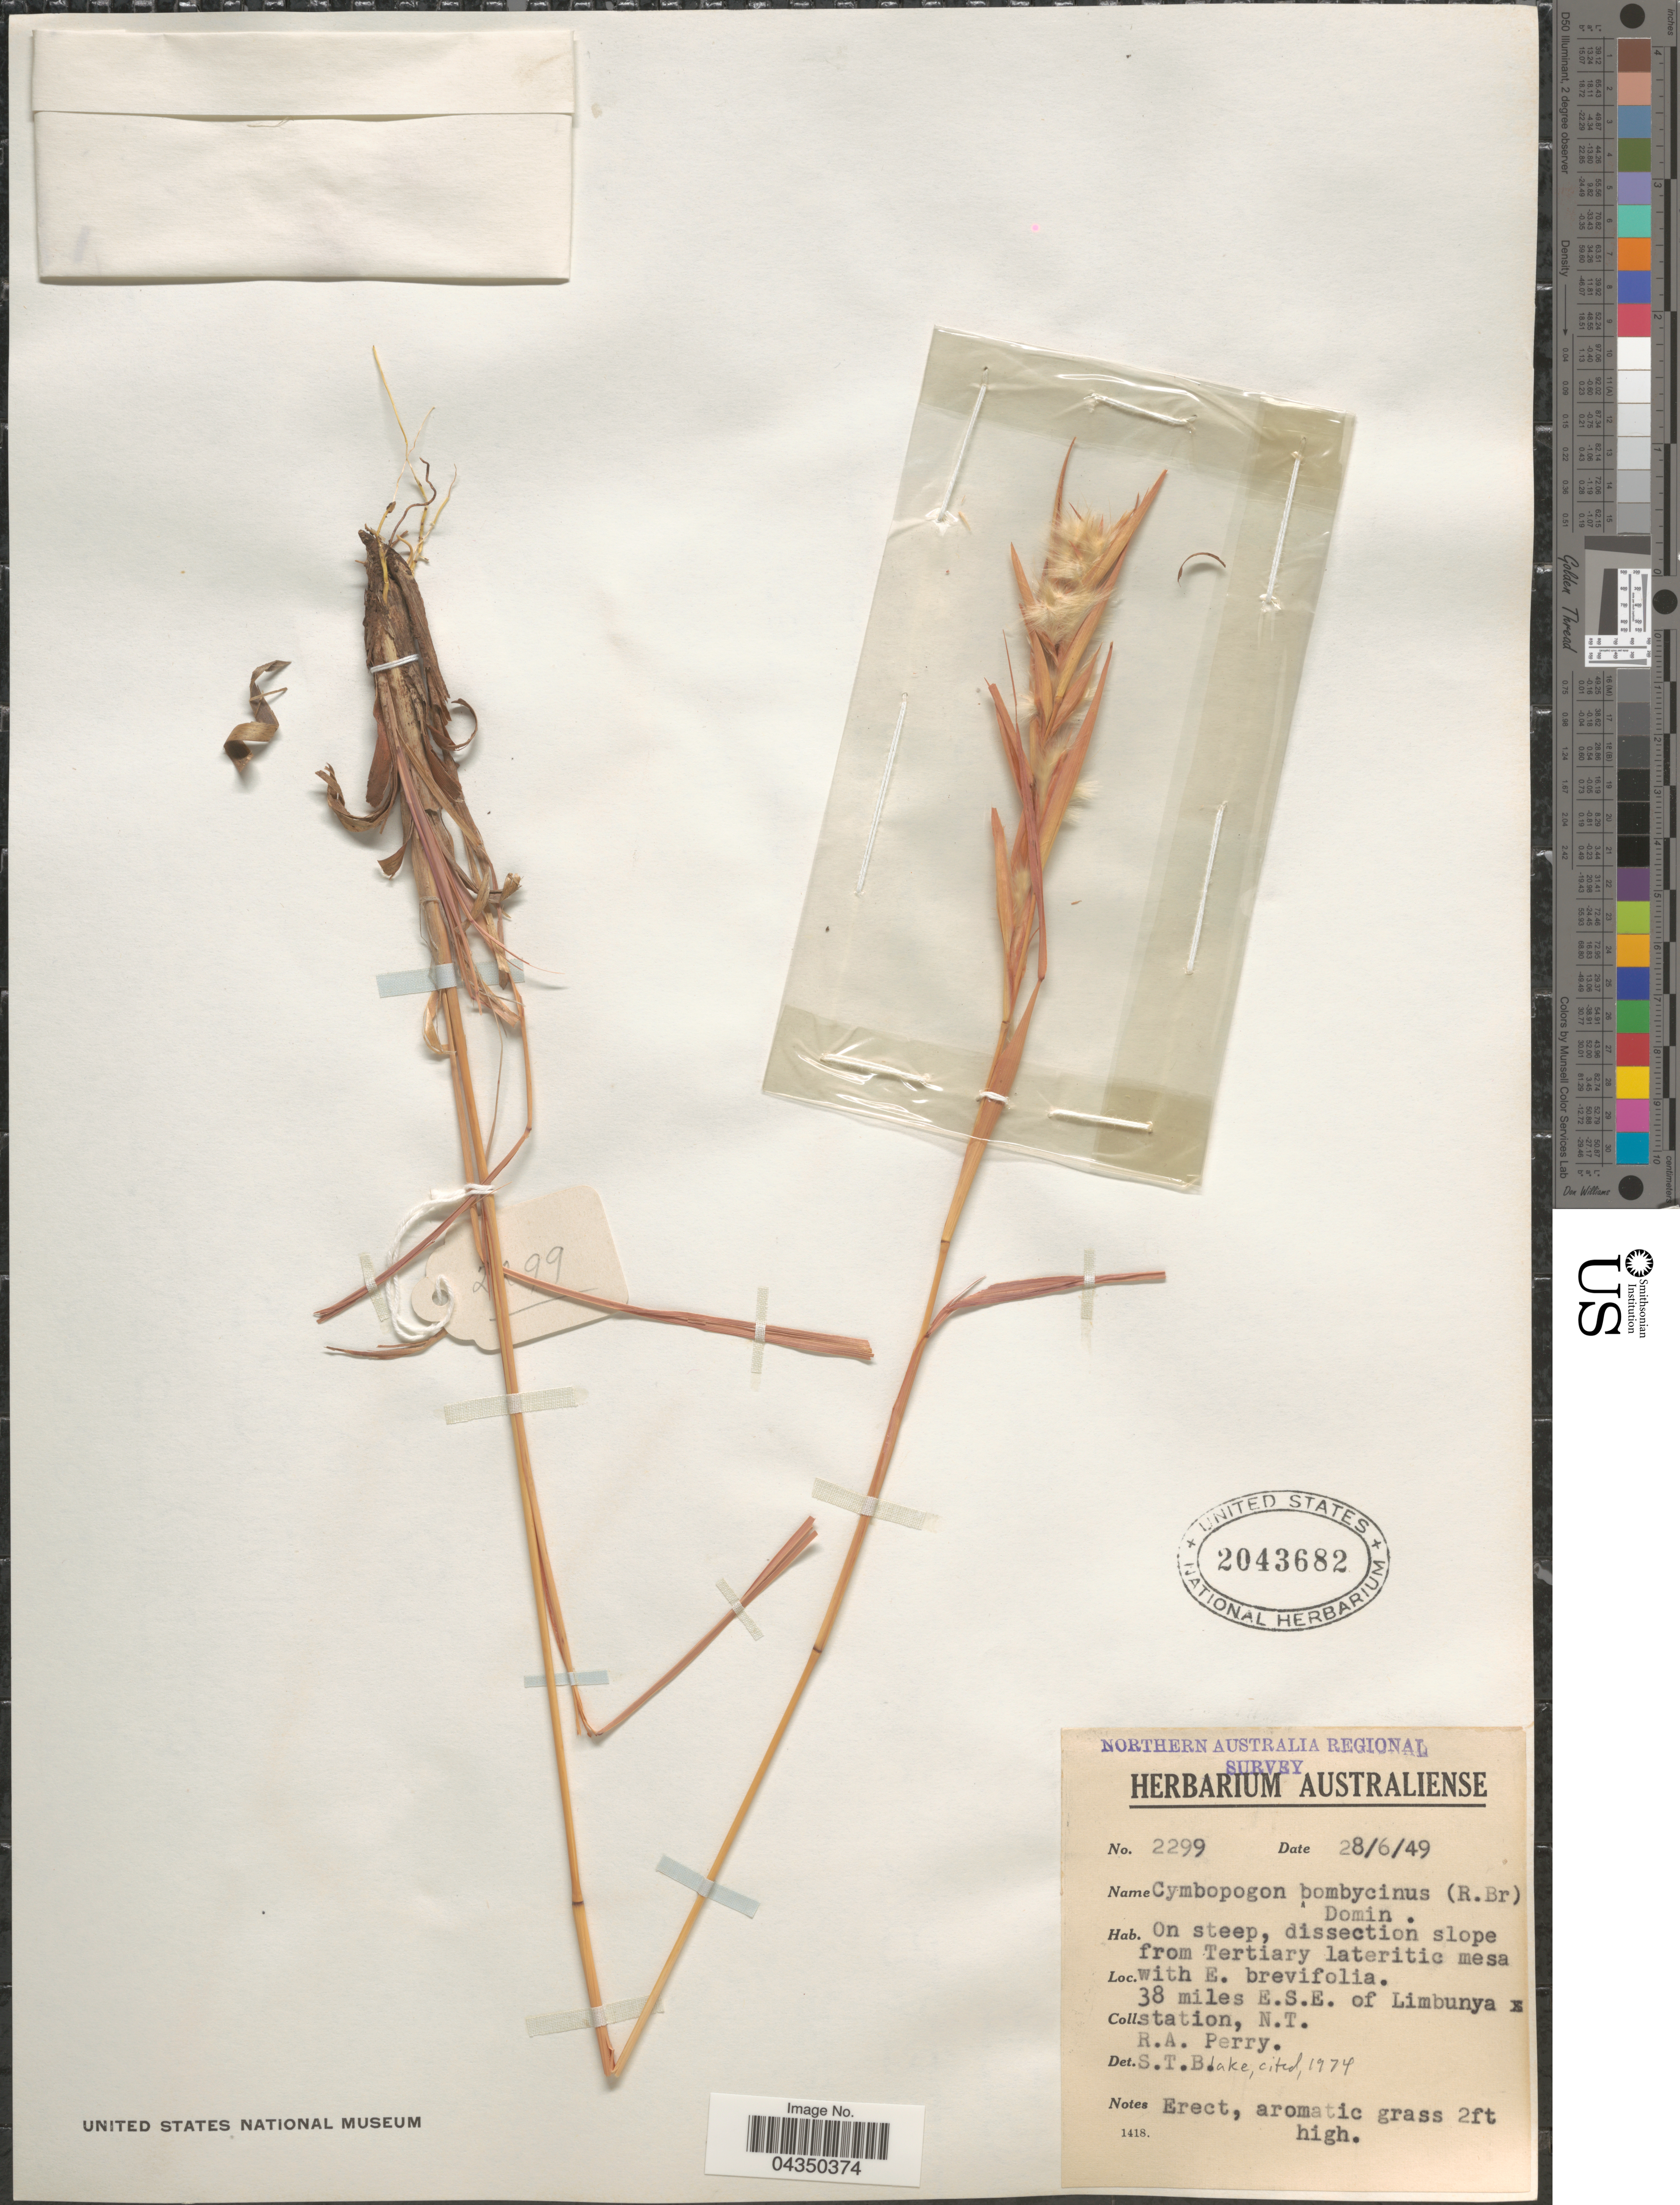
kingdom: Plantae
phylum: Tracheophyta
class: Liliopsida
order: Poales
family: Poaceae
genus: Cymbopogon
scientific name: Cymbopogon bombycinus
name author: A. Camus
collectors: Perry, R. A.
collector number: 2299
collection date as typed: Transcribed d/m/y: 28/6/49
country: Australia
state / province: Northern Territory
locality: Northern Australia Regional Survey. 38 miles E.S.E. of Limbunya station.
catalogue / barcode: US 2043682